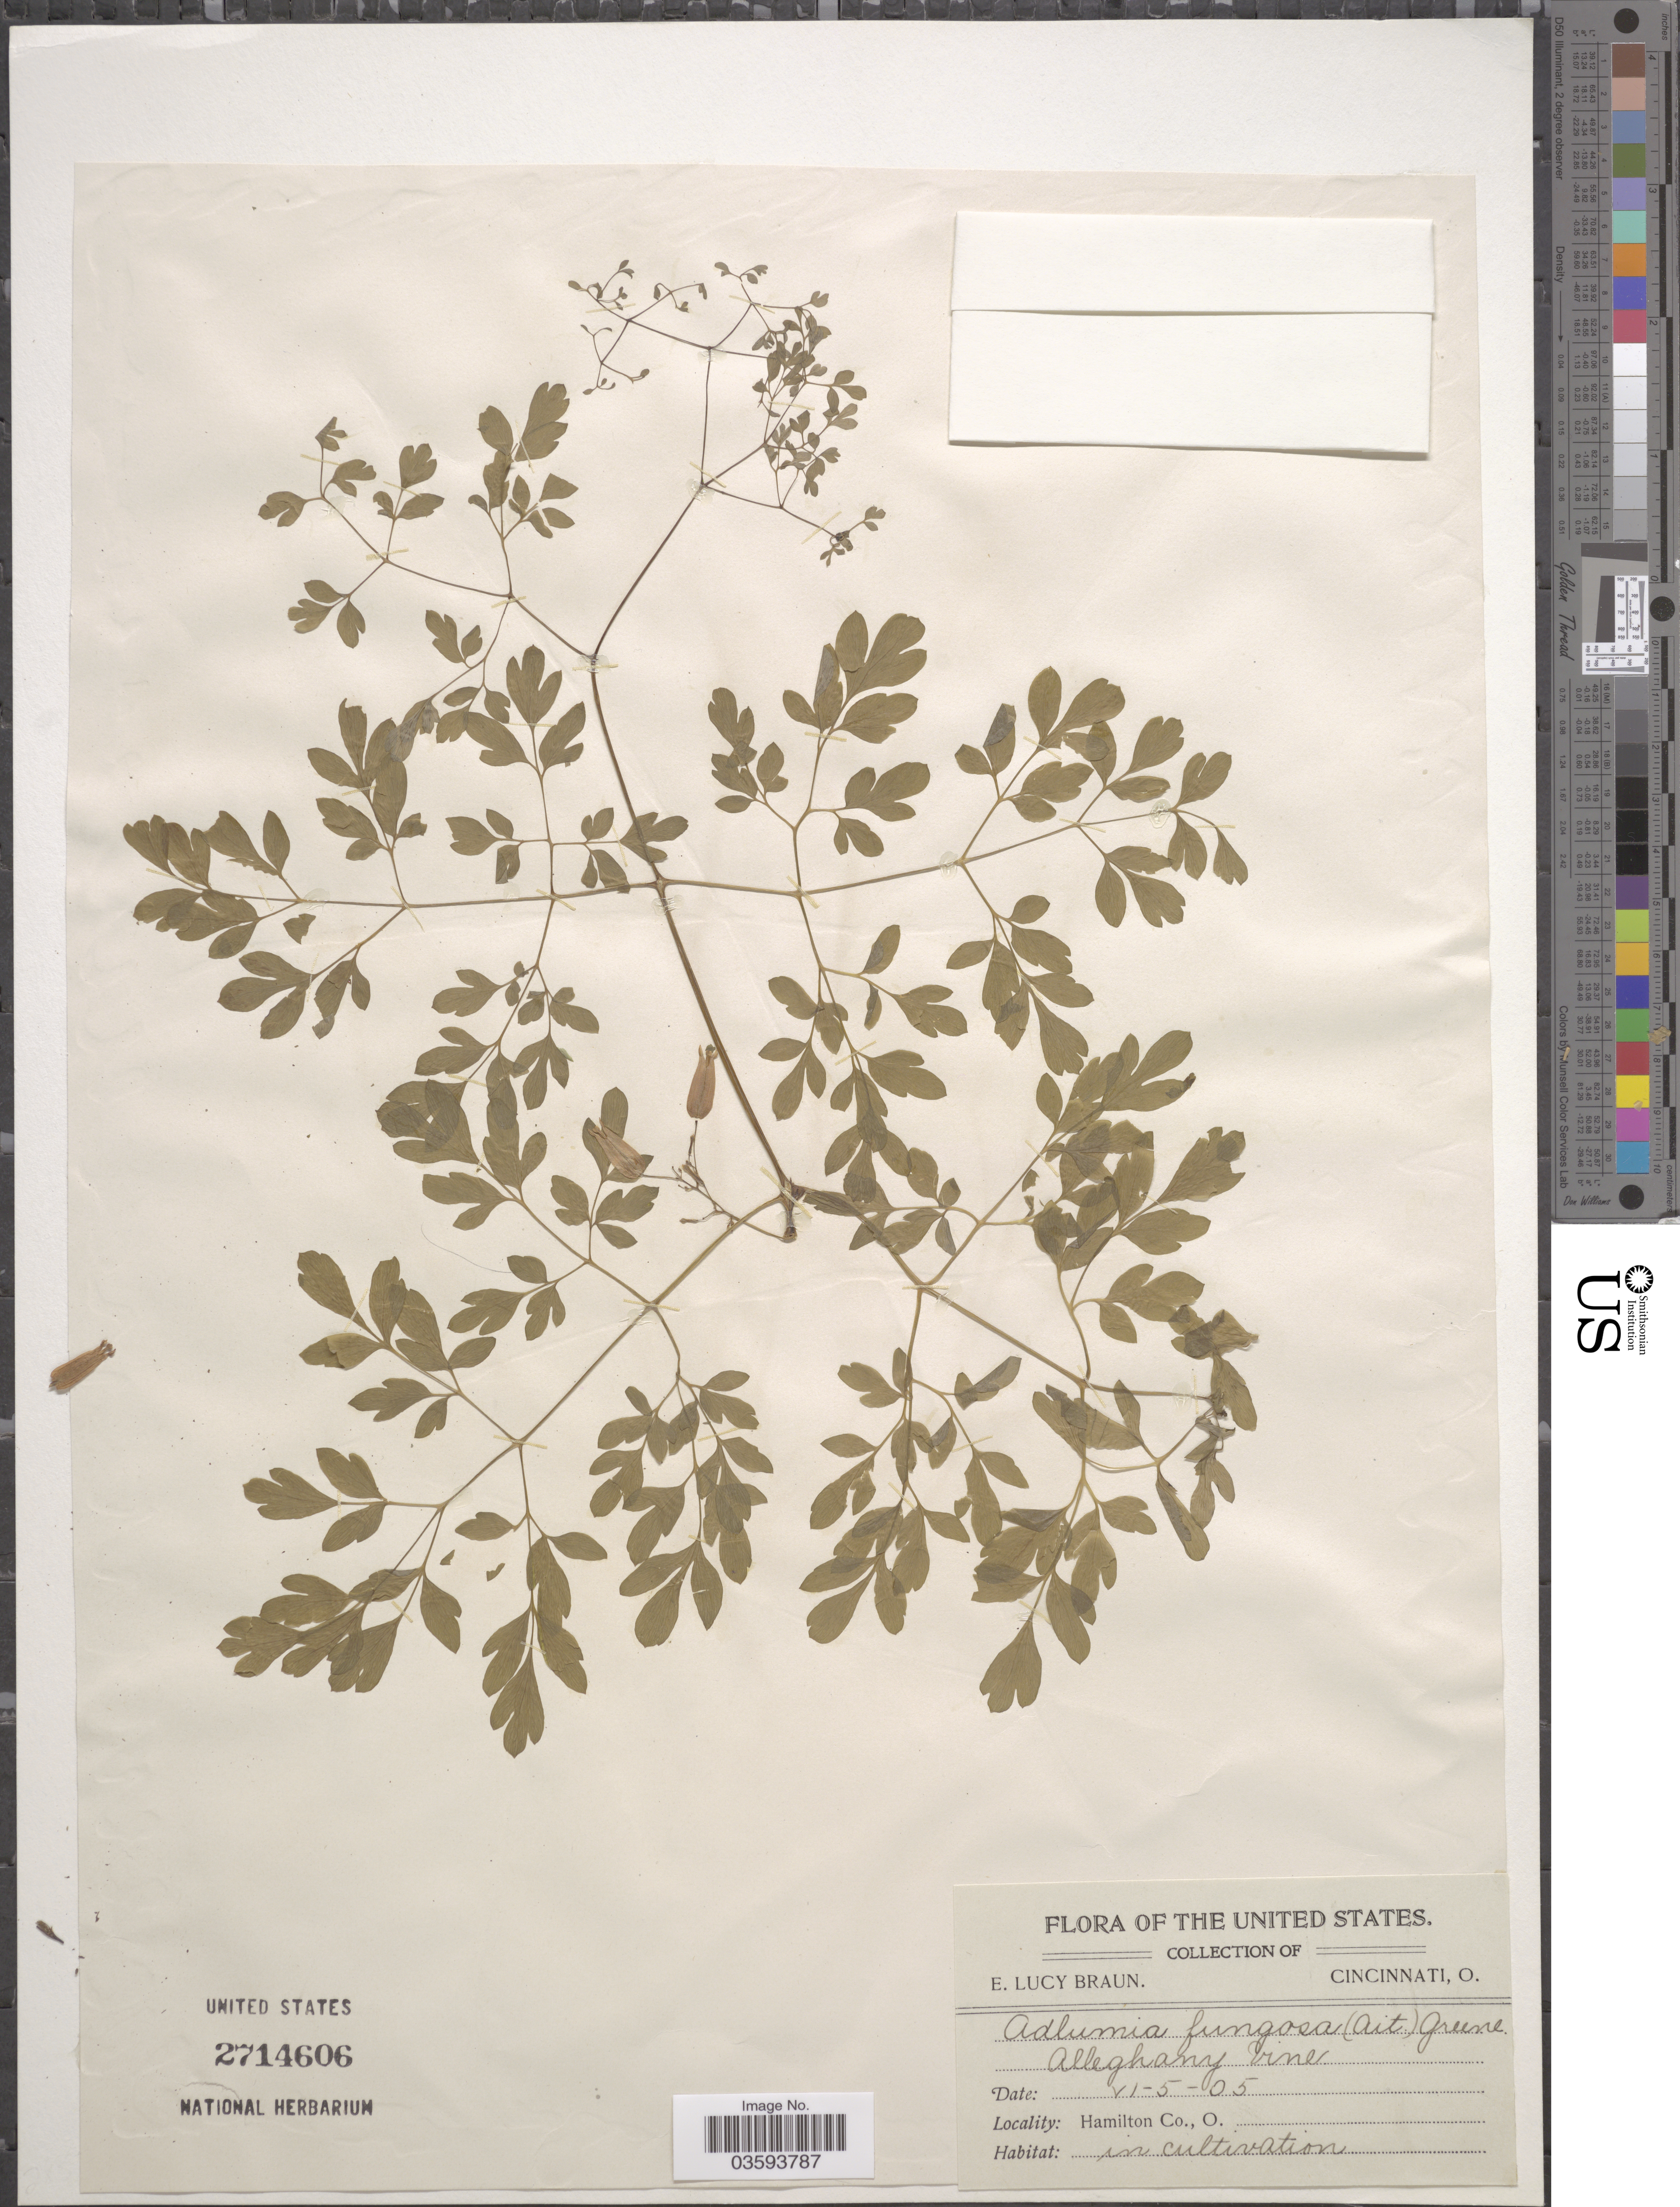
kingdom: Plantae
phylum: Tracheophyta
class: Magnoliopsida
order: Ranunculales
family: Papaveraceae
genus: Adlumia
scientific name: Adlumia fungosa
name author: (Aiton) Greene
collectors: E. L. Braun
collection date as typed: Transcribed d/m/y: 5/6/5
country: United States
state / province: Ohio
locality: Hamilton Co.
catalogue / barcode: US 2714606